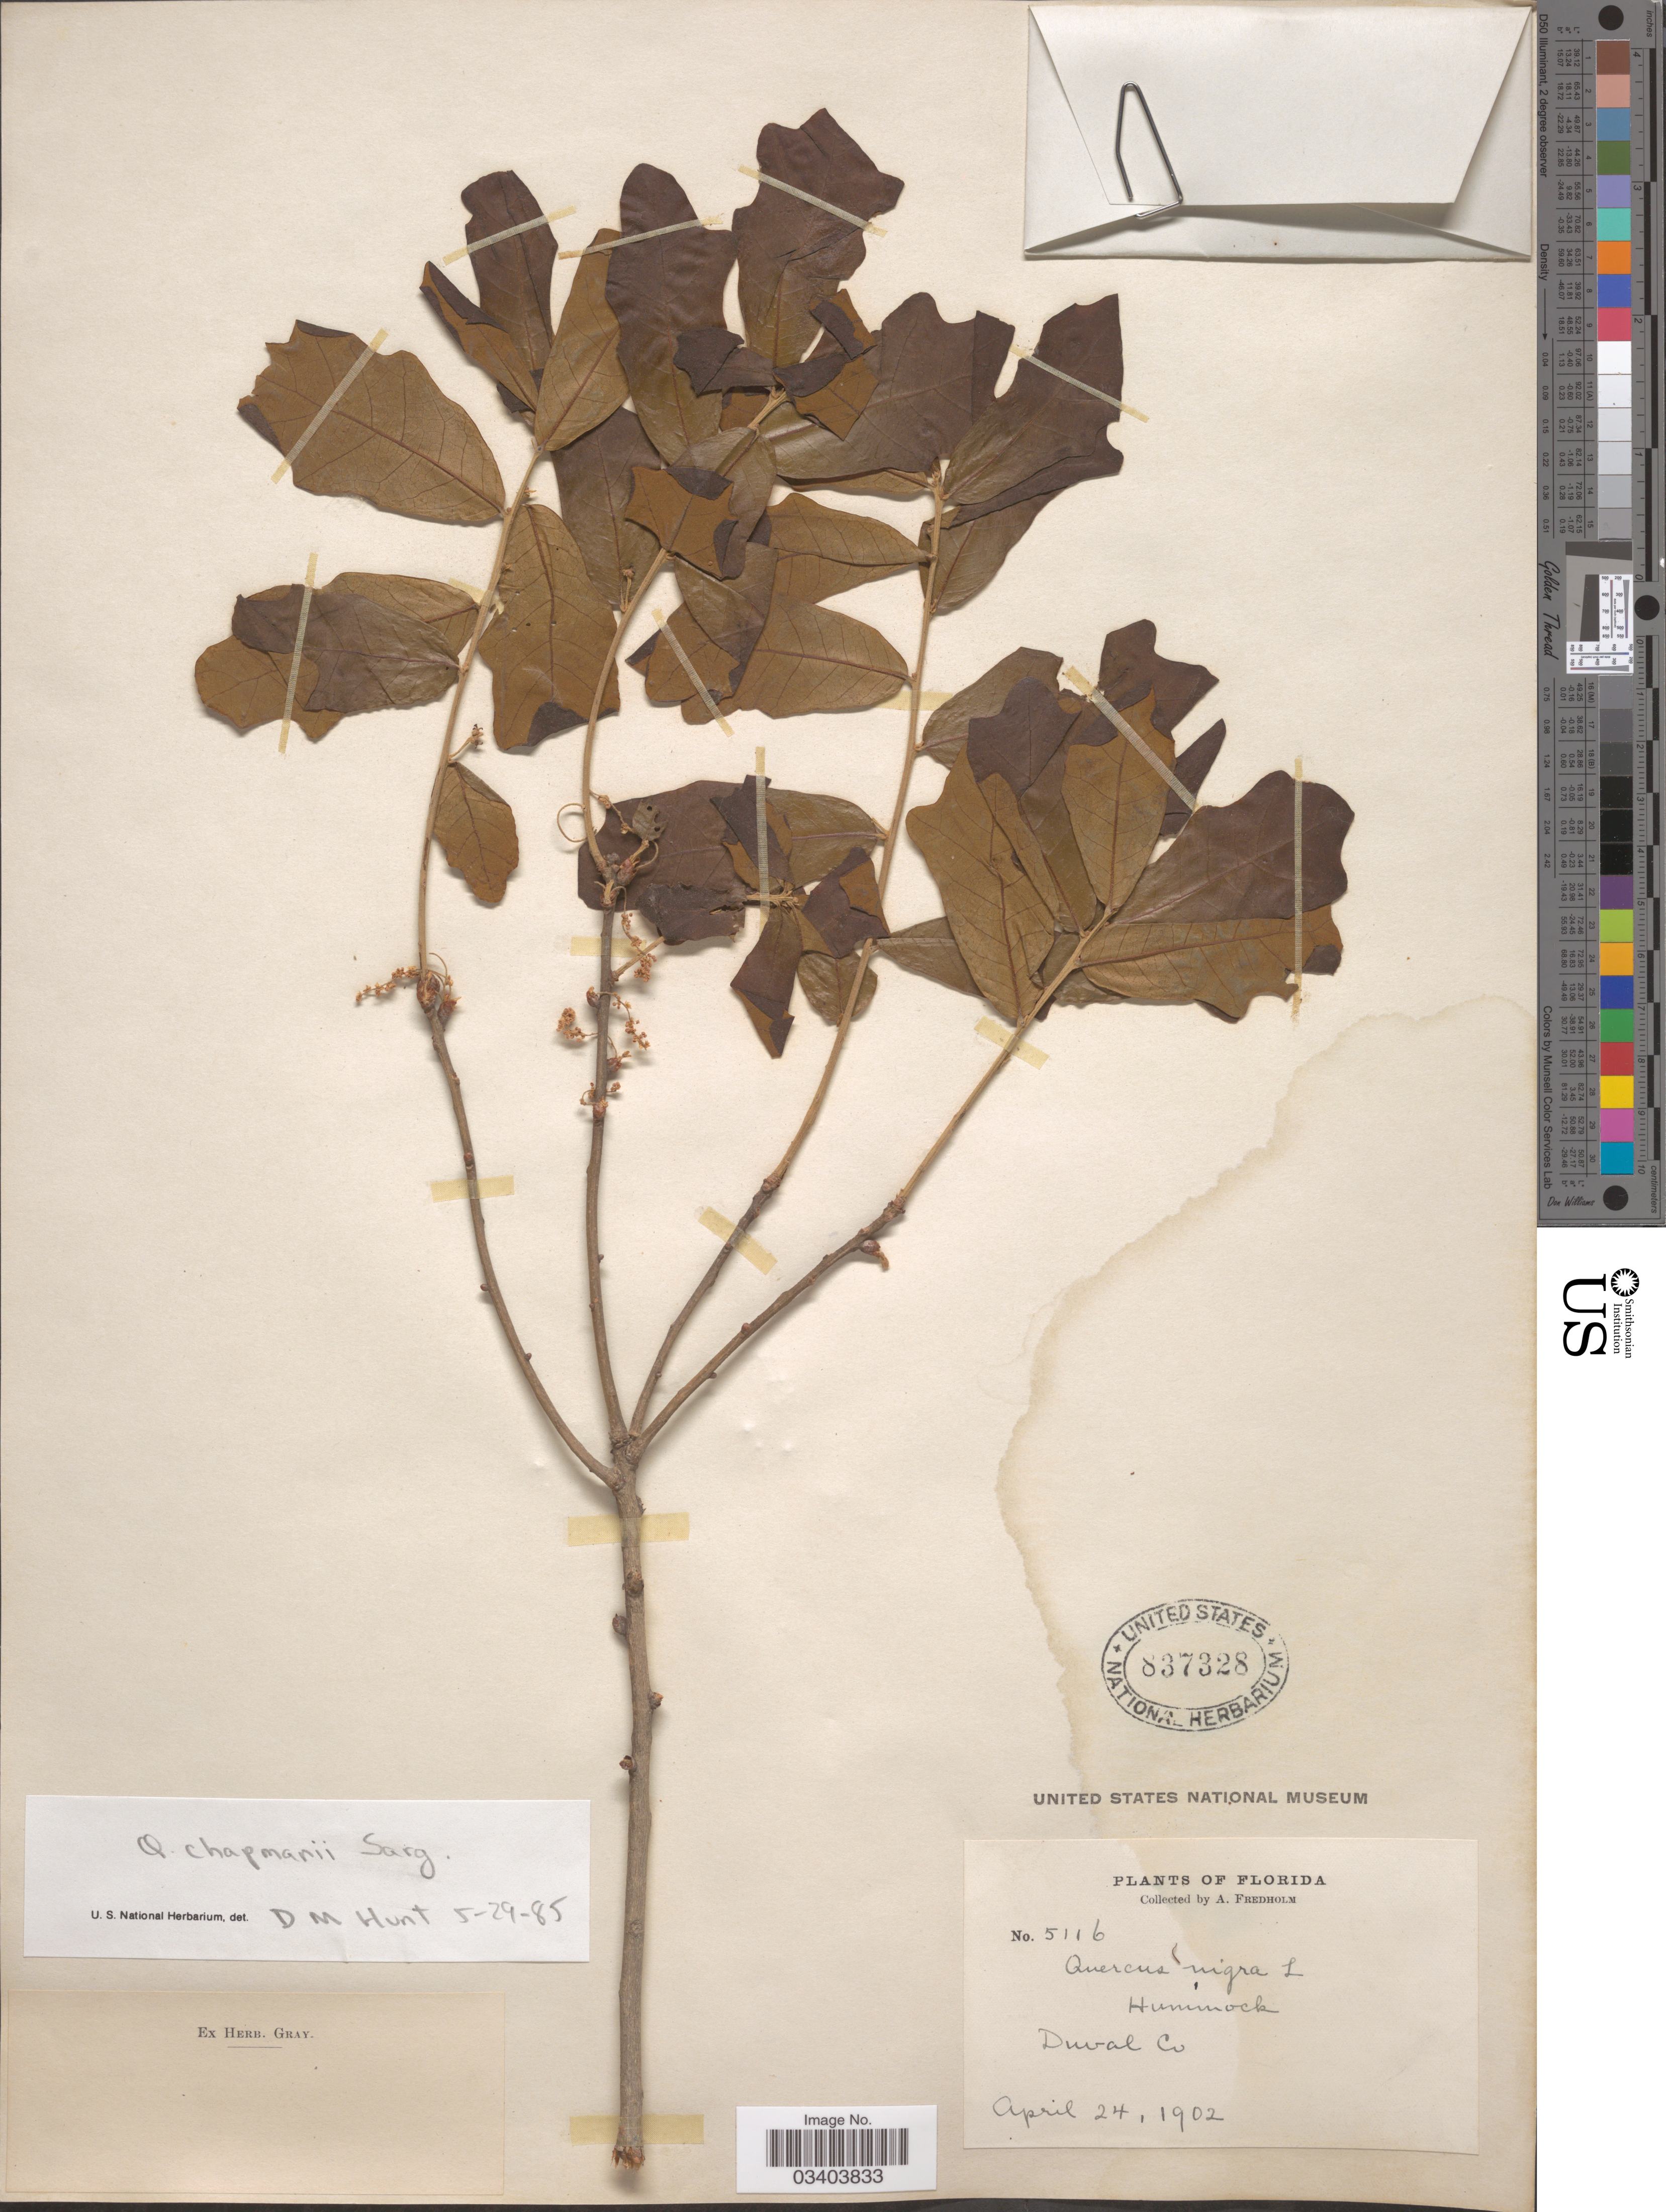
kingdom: Plantae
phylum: Tracheophyta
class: Magnoliopsida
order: Fagales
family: Fagaceae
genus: Quercus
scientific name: Quercus chapmanii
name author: Sarg.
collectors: A. Fredholm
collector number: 5116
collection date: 1902-04-24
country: United States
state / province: Florida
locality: Hummock Duval Co.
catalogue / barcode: US 837328